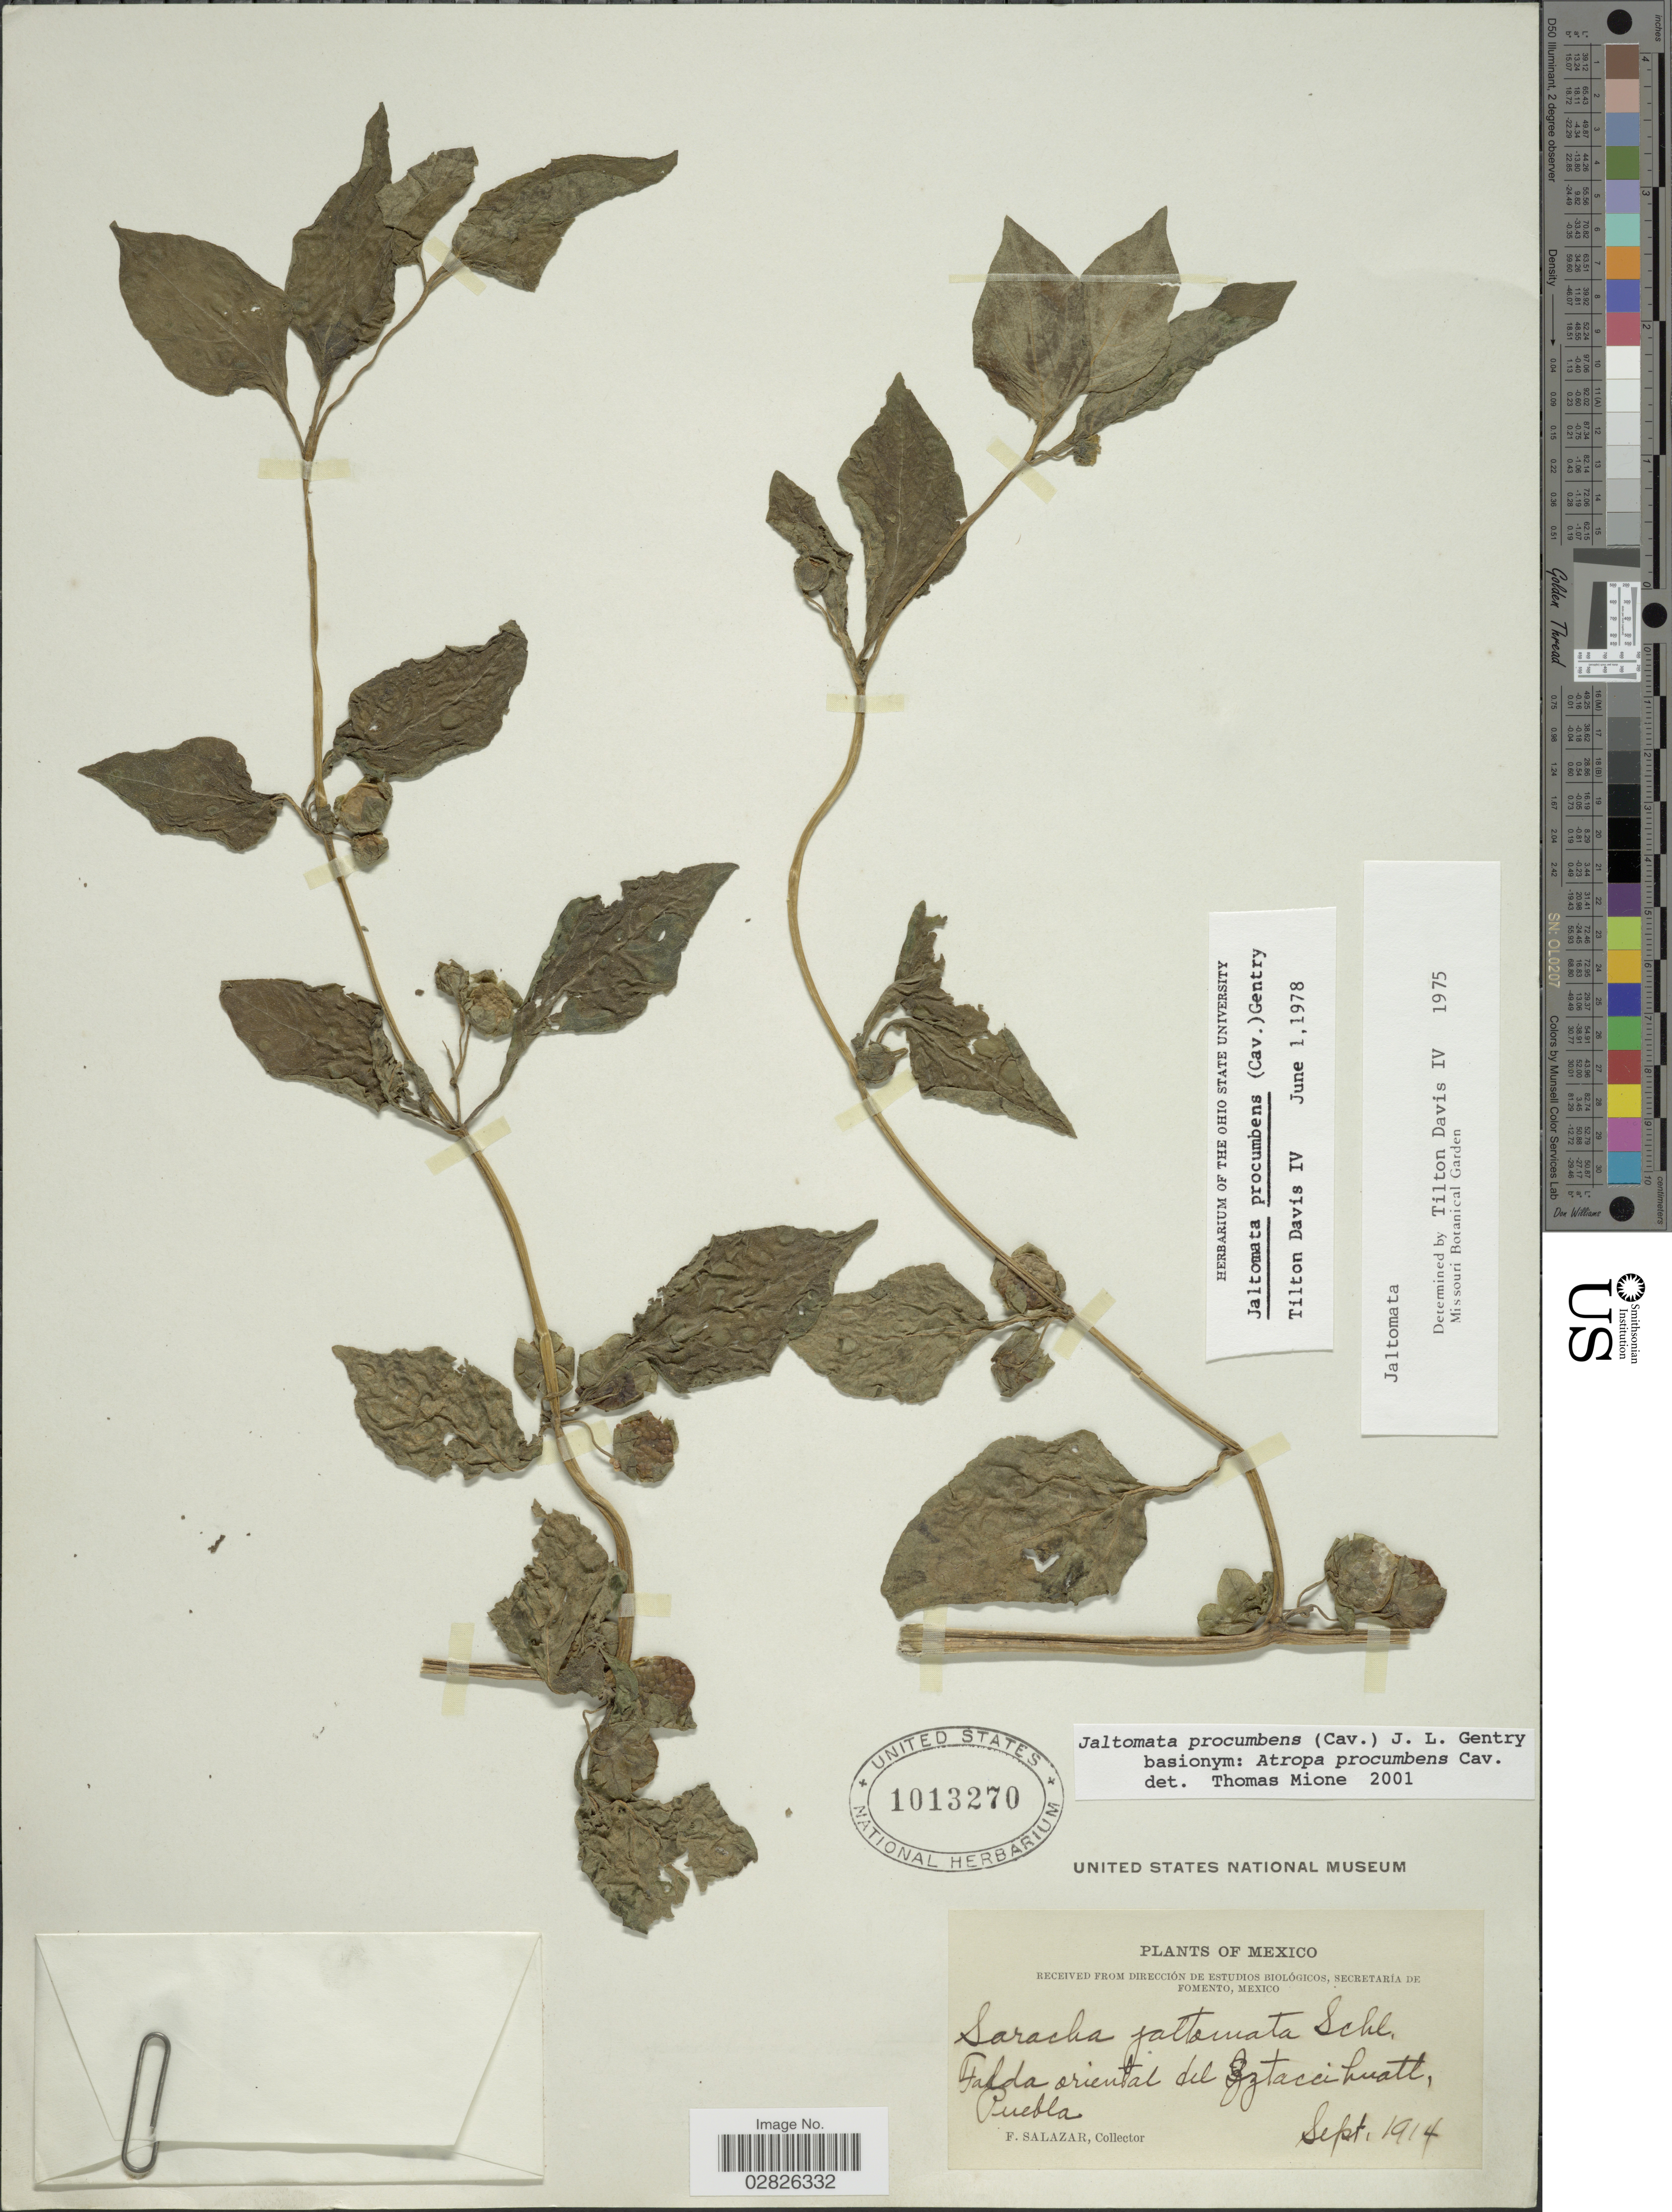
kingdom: Plantae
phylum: Tracheophyta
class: Magnoliopsida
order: Solanales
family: Solanaceae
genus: Jaltomata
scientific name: Jaltomata procumbens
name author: (Cav.) J.L. Gentry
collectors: F. Salazar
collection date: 1914-09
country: Mexico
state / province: Puebla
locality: Falda oriental del Iztaccihuatl.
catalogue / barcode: US 1013270